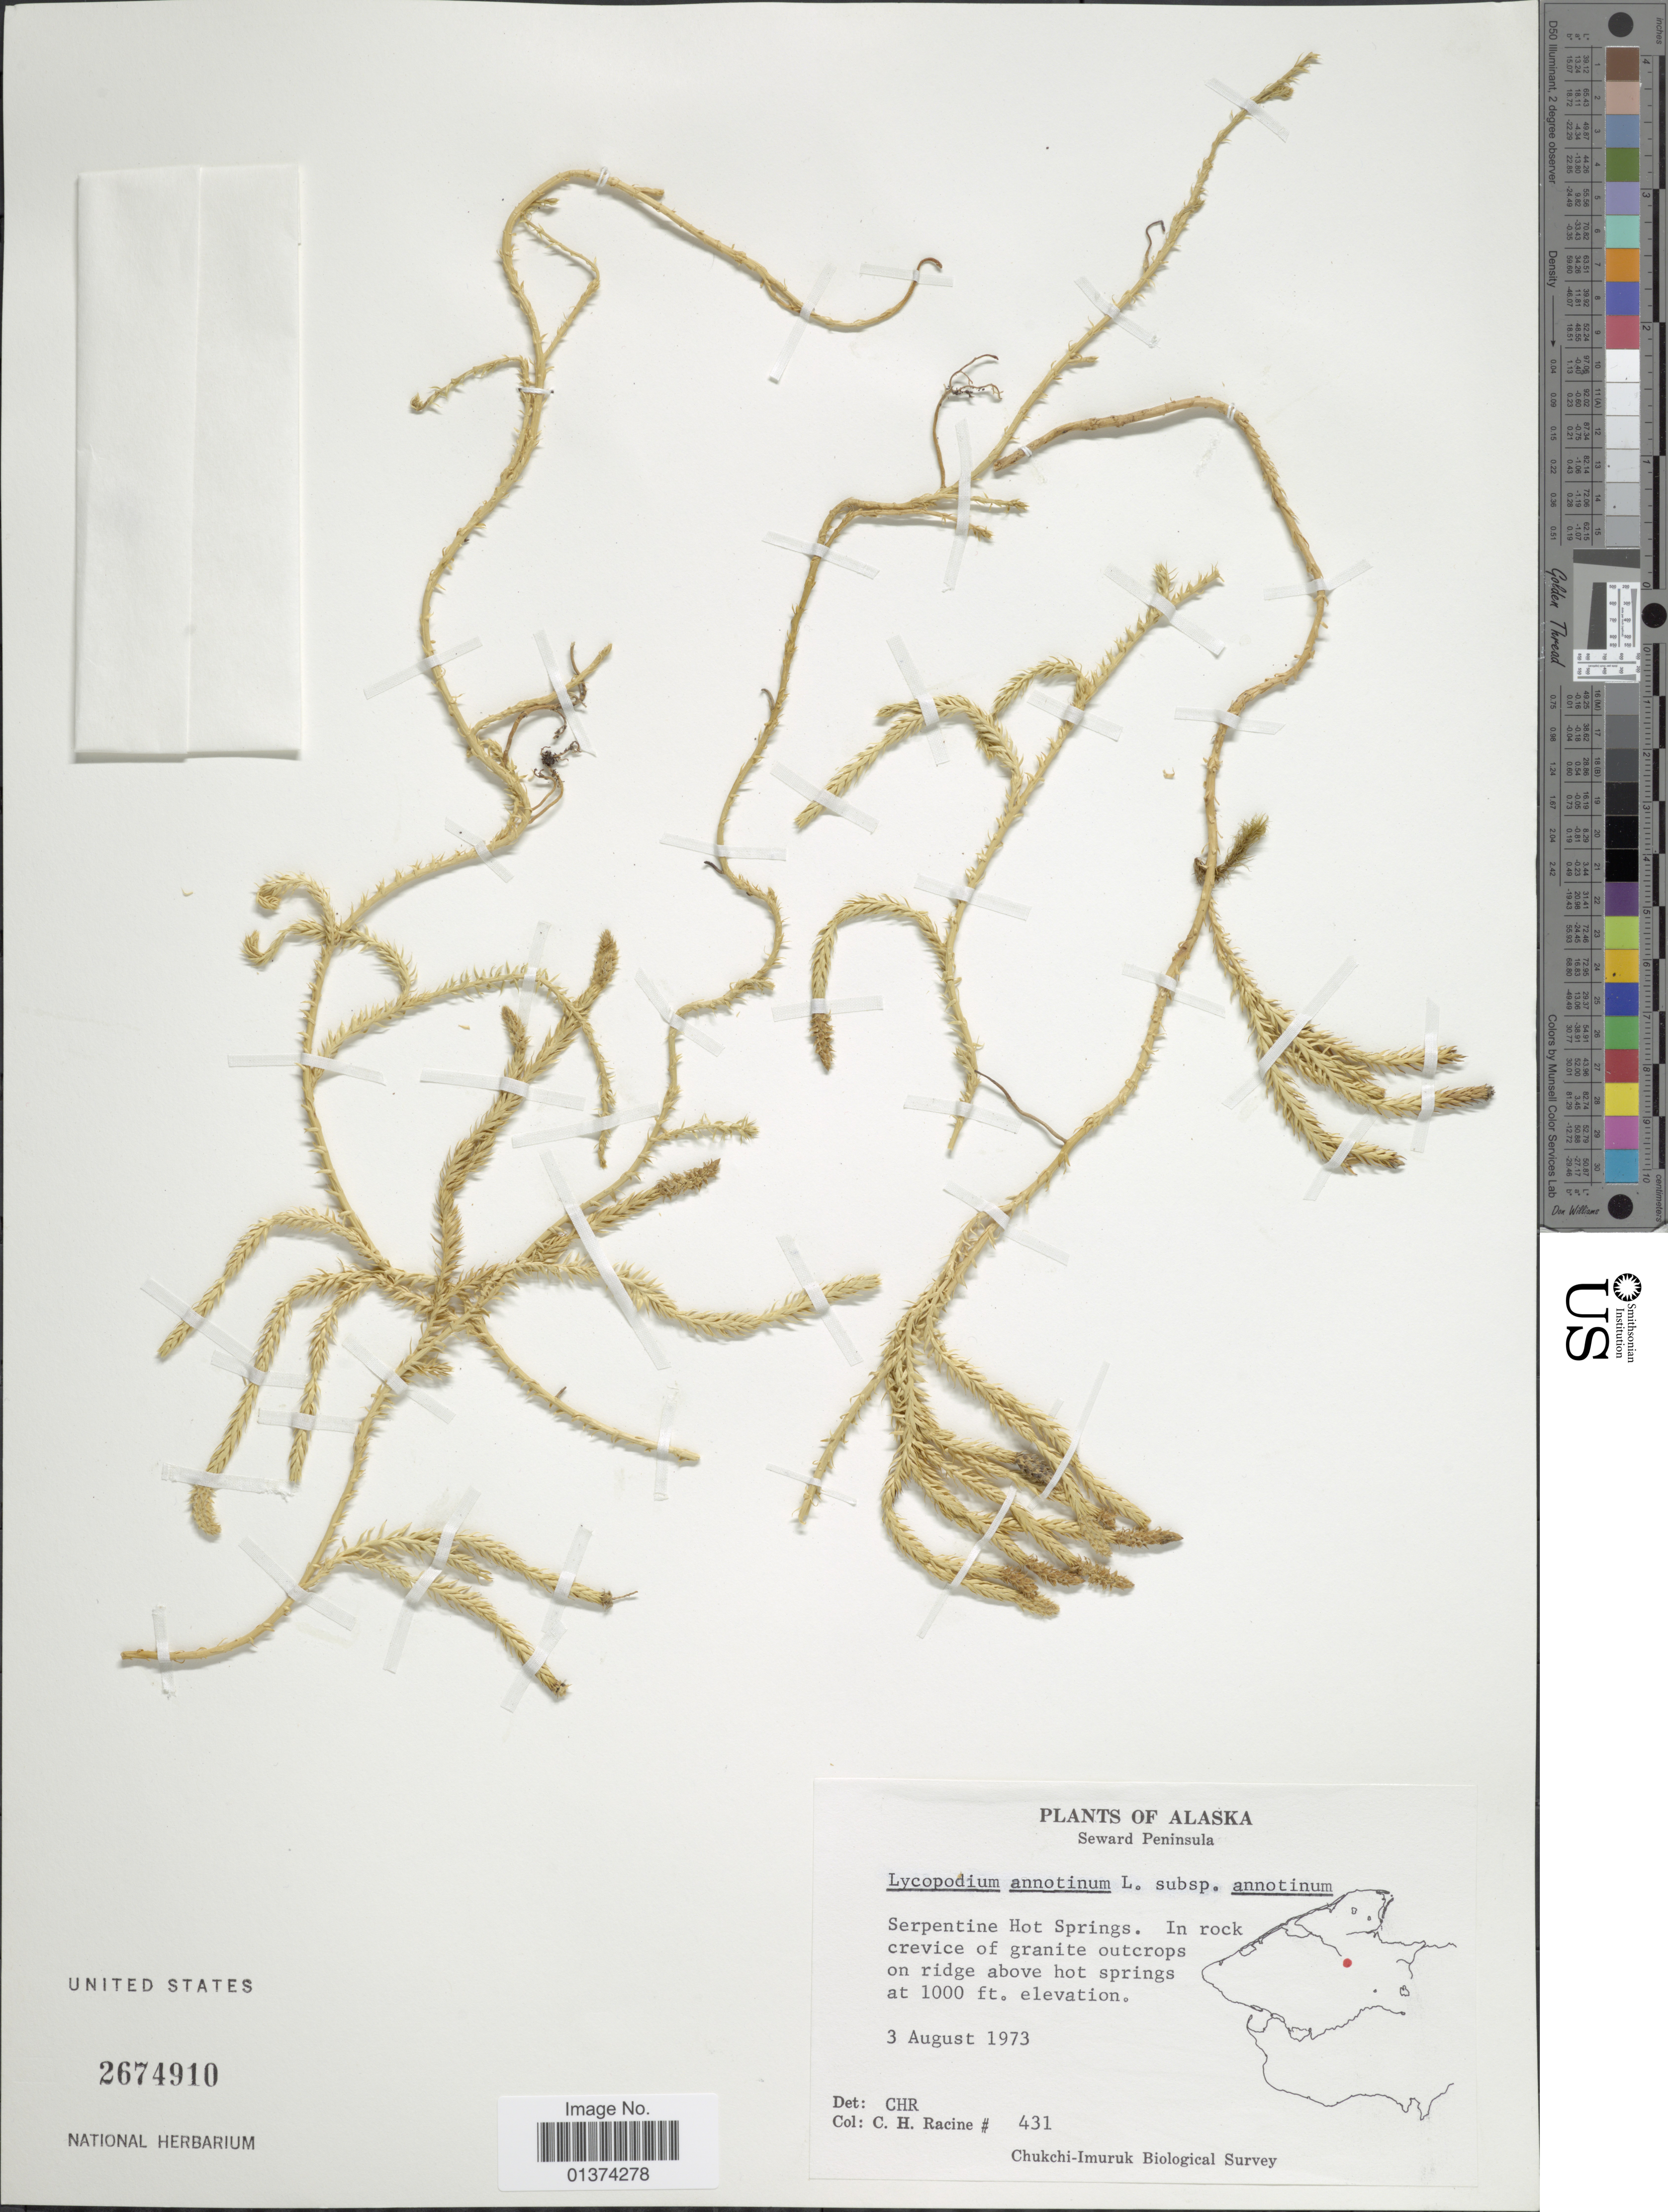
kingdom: Plantae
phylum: Tracheophyta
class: Lycopodiopsida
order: Lycopodiales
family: Lycopodiaceae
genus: Spinulum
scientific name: Spinulum annotinum subsp. annotinum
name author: (L.) A. Haines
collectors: C. Racine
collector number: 431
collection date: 1973-08-03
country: United States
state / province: Alaska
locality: Seward Peninsula. Serpemtine Hot Springs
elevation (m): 3048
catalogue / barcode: US 2674910